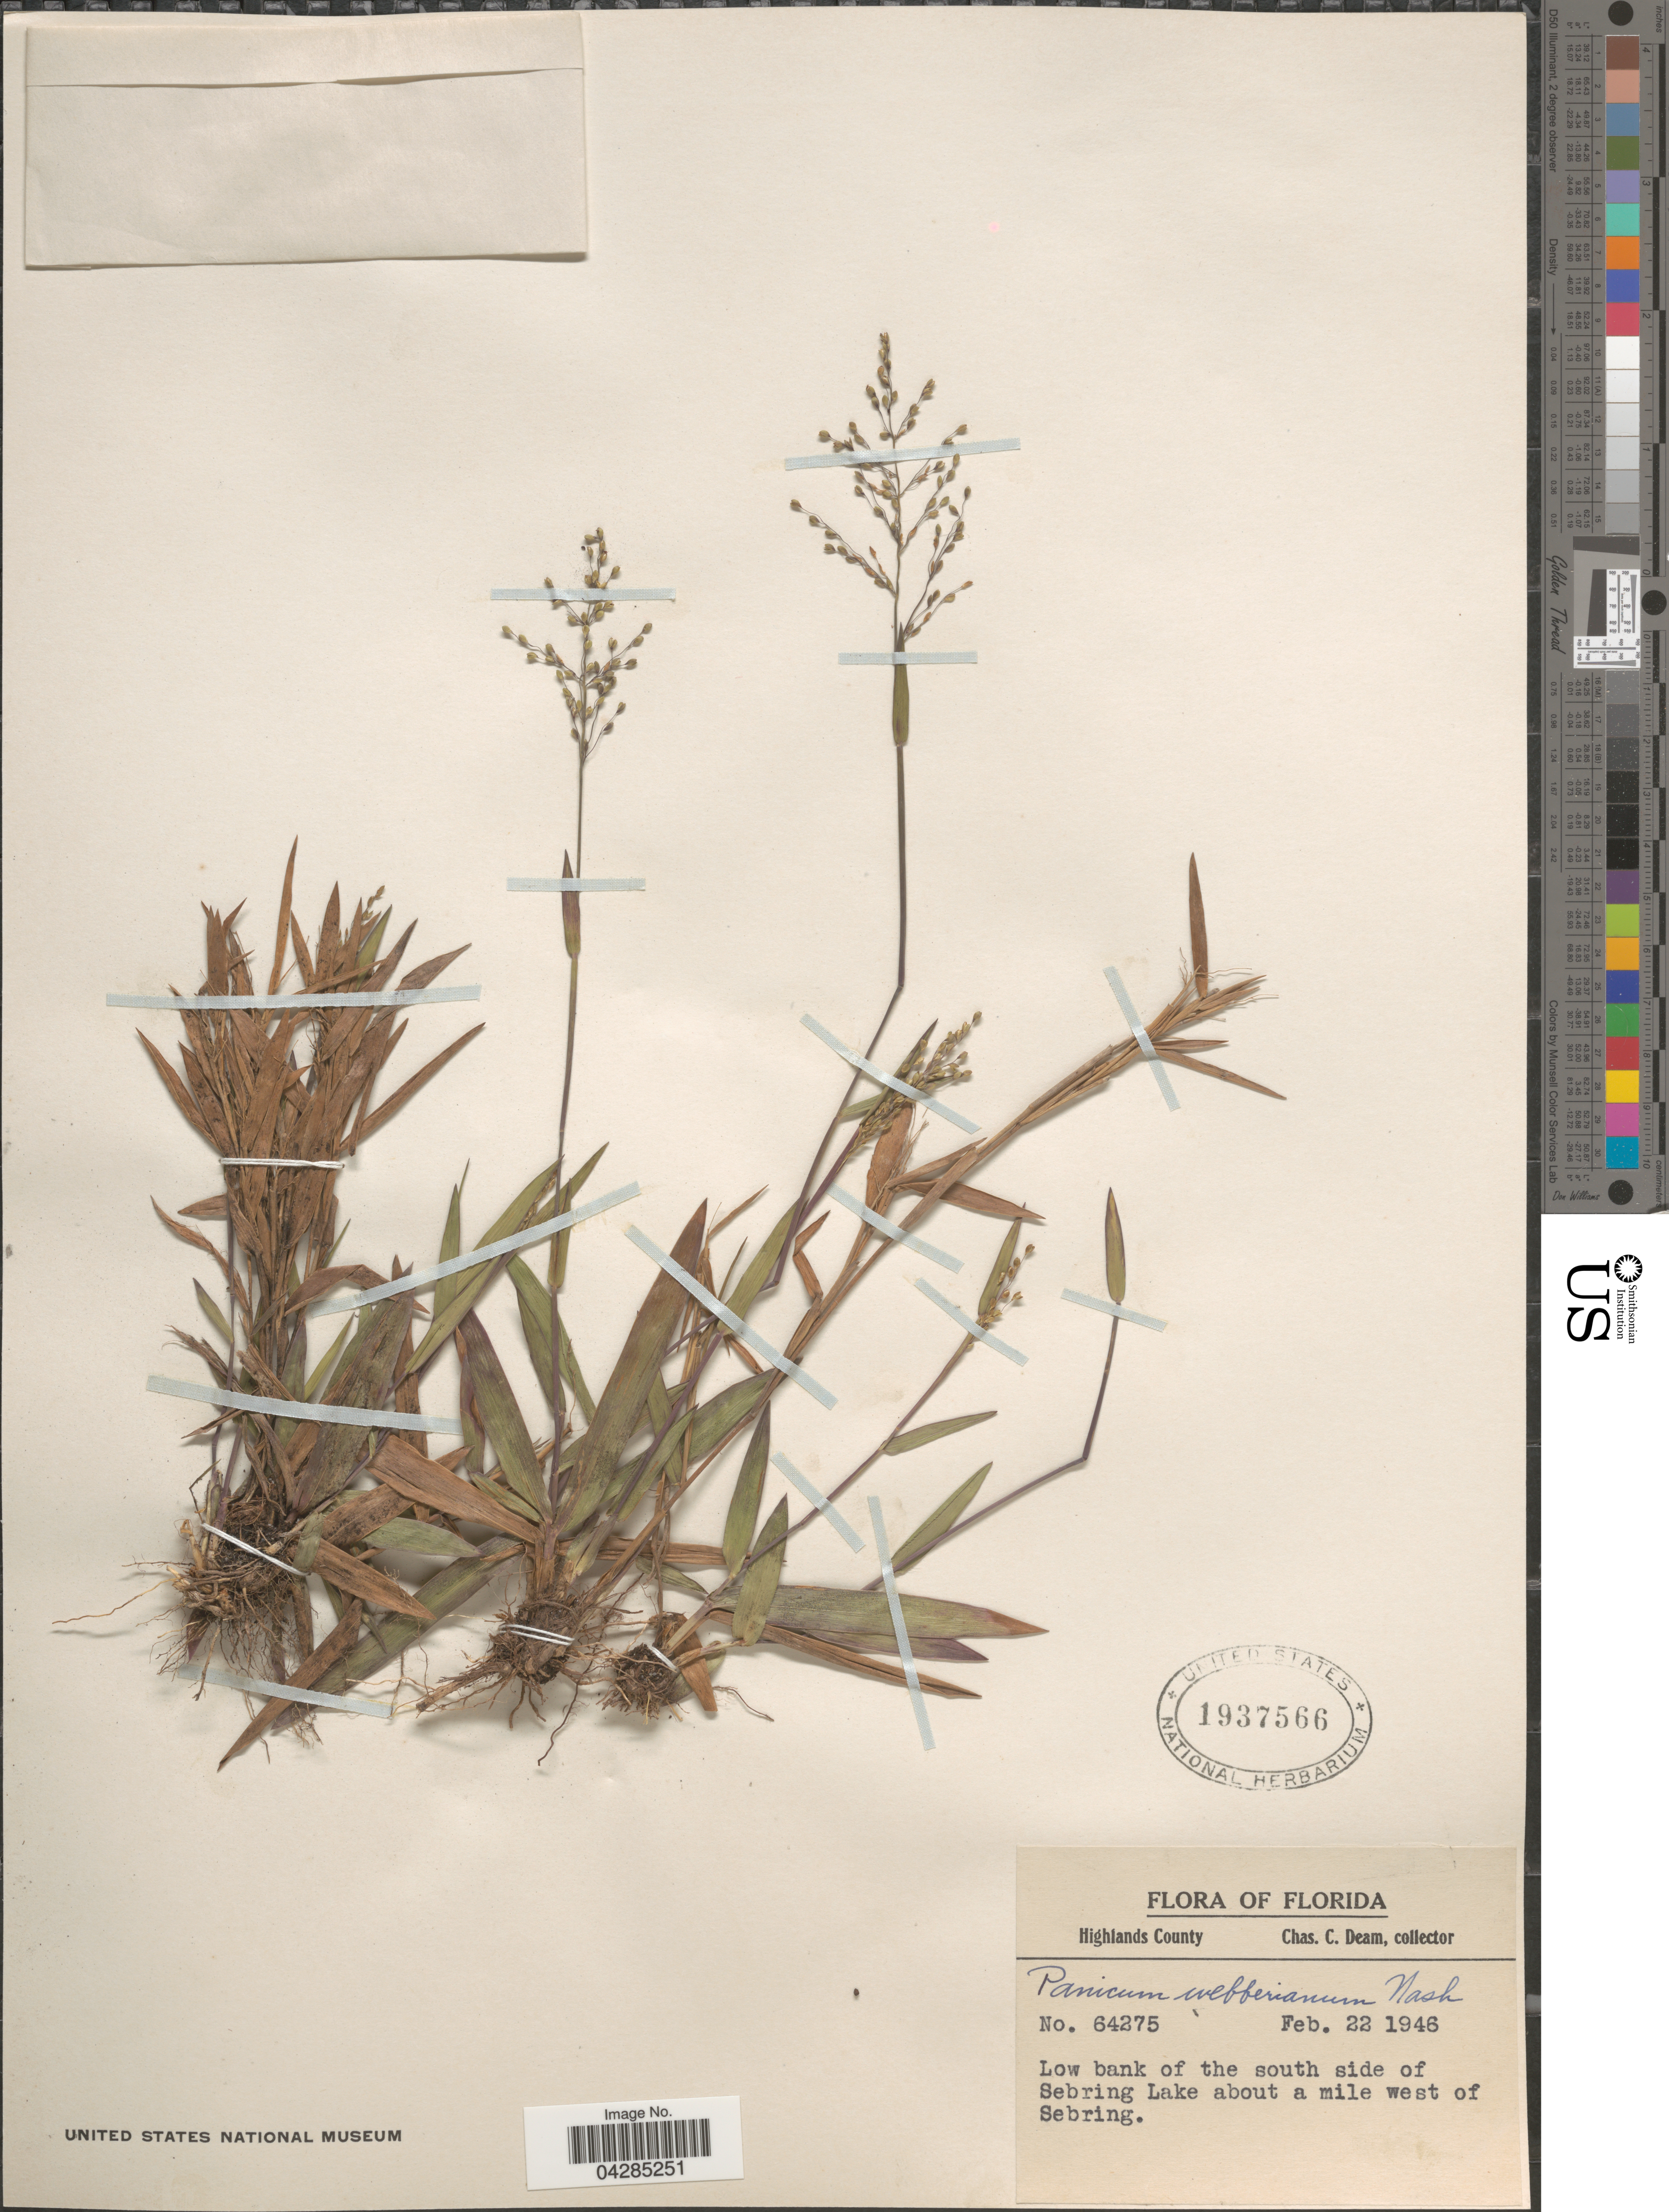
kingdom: Plantae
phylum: Tracheophyta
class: Liliopsida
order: Poales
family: Poaceae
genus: Dichanthelium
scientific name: Dichanthelium portoricense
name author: (Desv. ex Ham.) B.F. Hansen & Wunderlin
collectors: C. C. Deam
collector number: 64275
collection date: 1946-02-22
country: United States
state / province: Florida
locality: Highlands County. Low bank of the south side of Sebring Lake about a mile west of Sebring.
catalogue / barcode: US 1937566